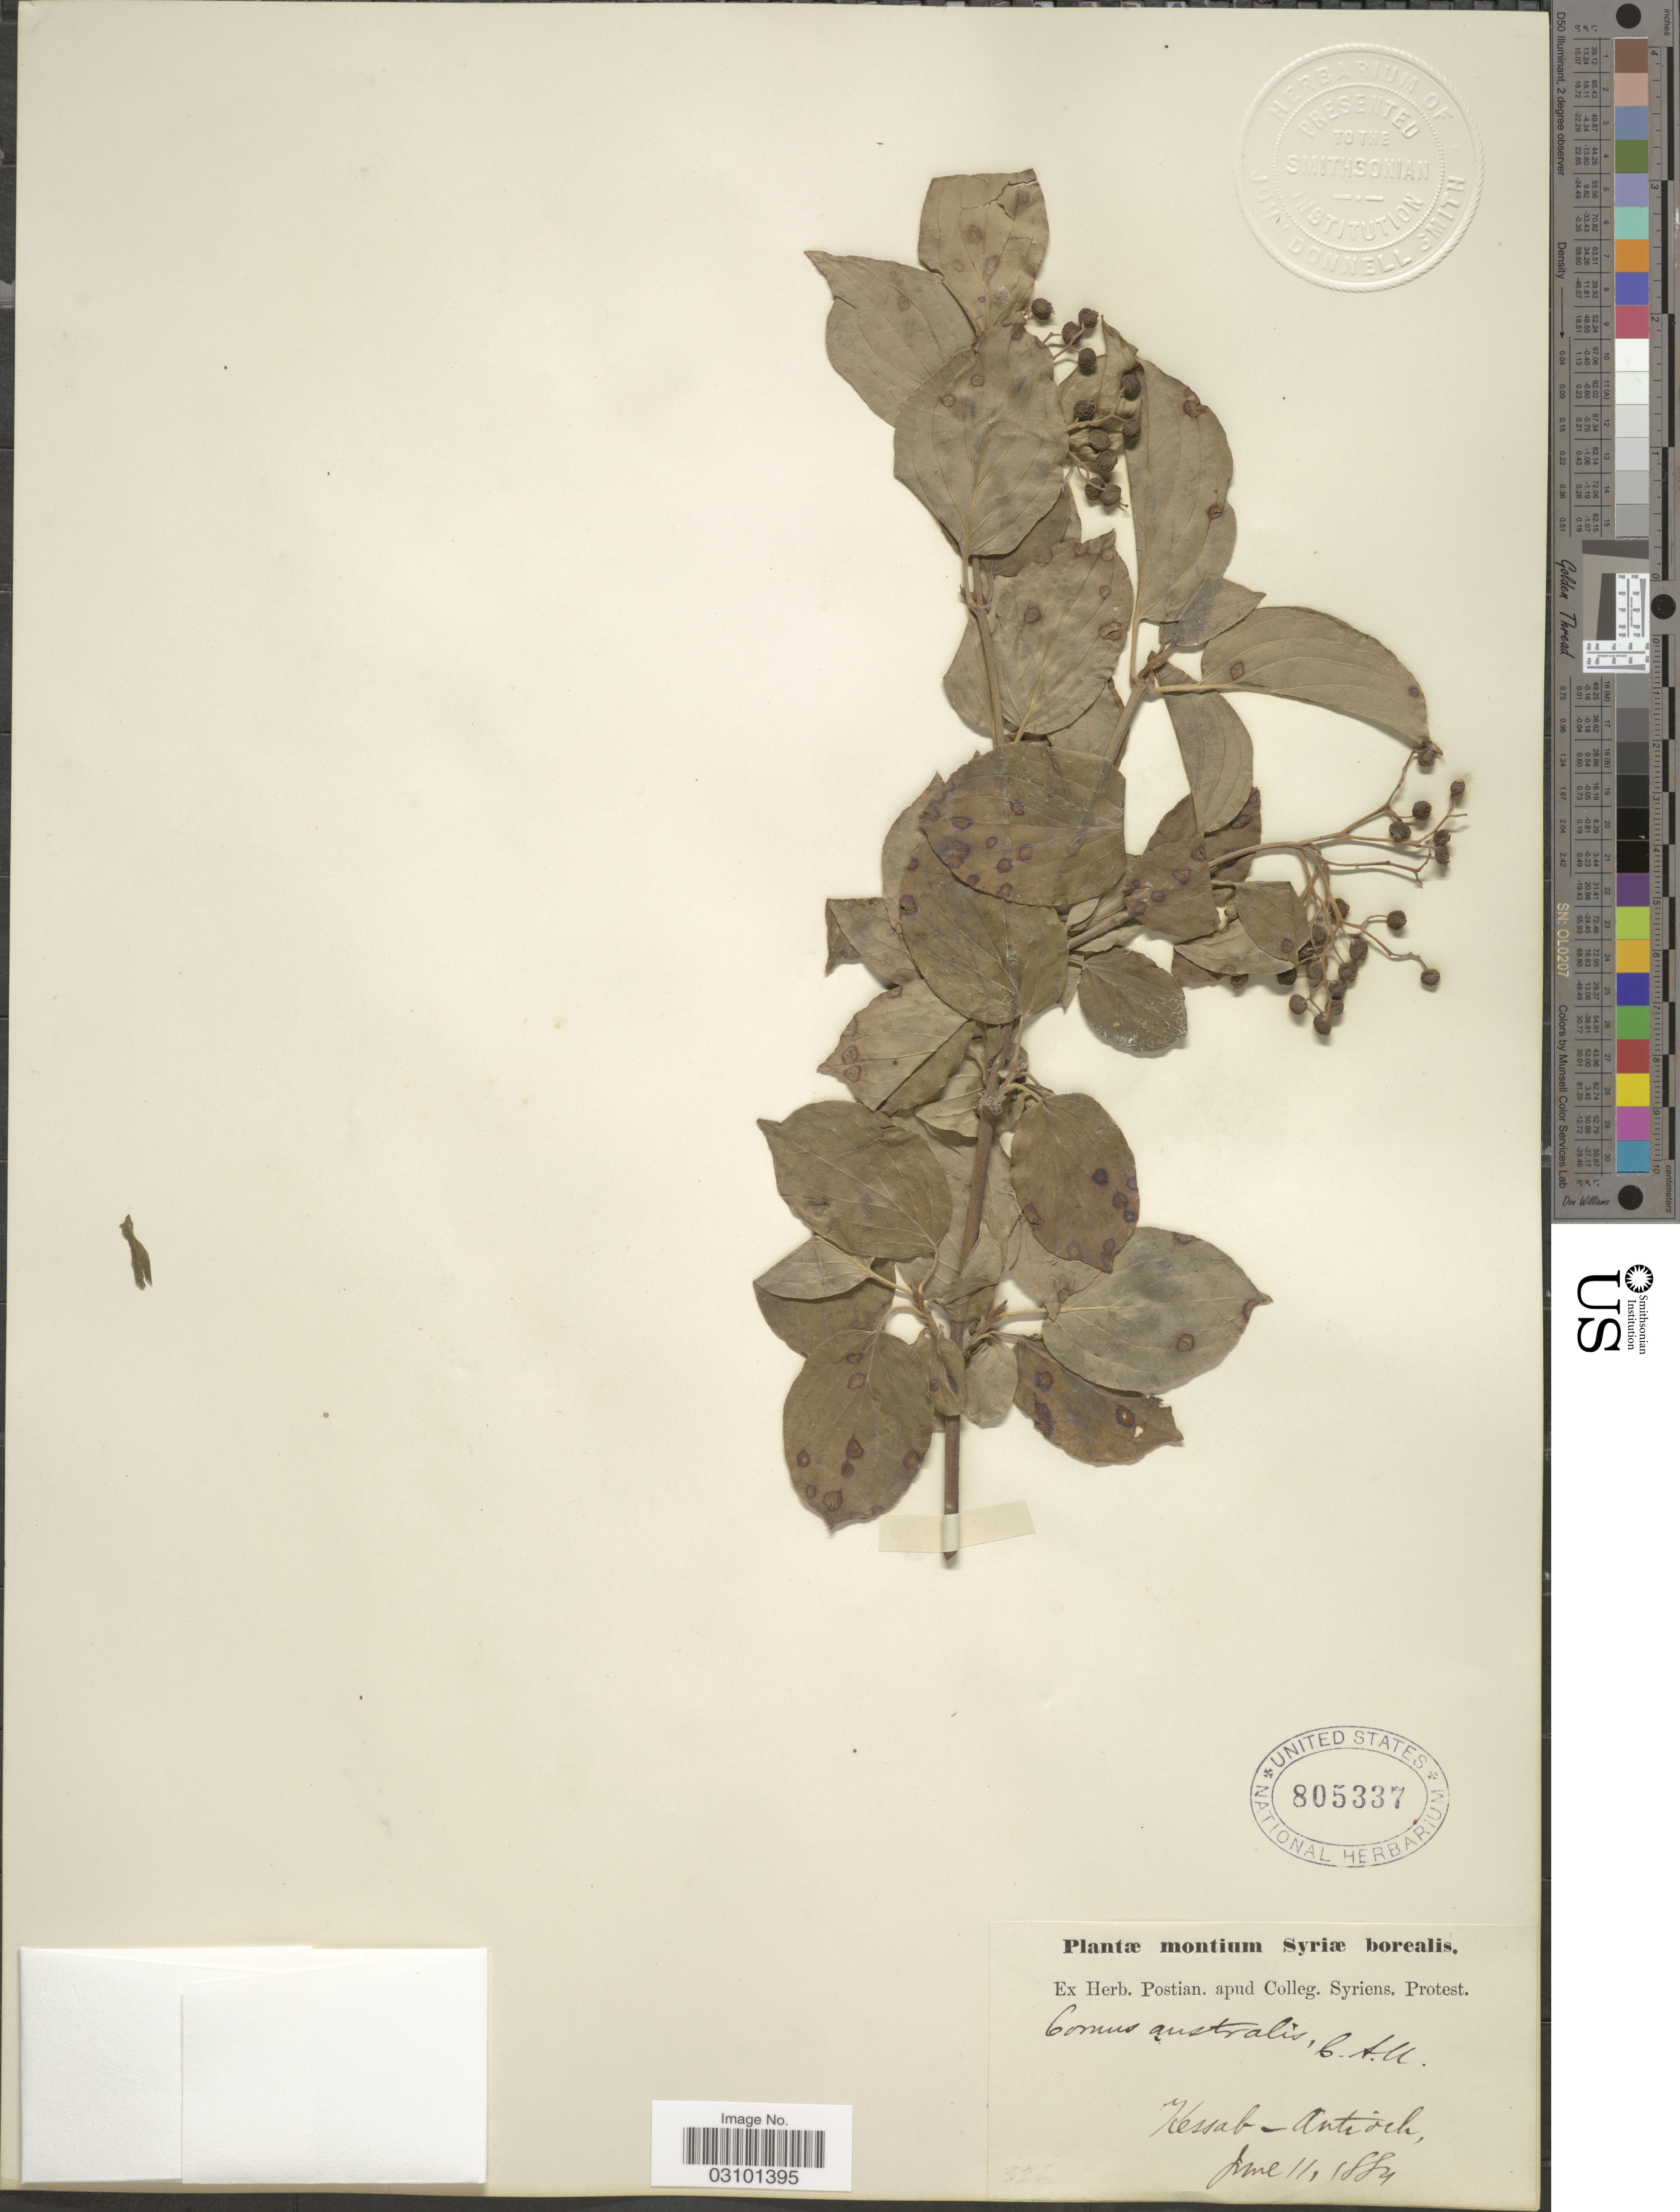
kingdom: Plantae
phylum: Tracheophyta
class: Magnoliopsida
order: Cornales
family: Cornaceae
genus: Cornus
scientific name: Cornus australis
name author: C.A. Mey.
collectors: ex herb. Postian. apud Colleg. Syriens. Protest. USE "Fannie P. A. Shepard" (10308853) AS PRIMARY COLLECTOR INSTEAD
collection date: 1884-06-11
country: Syria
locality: Montium Syriæ borealis. Kessab - Antioch.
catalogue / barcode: US 805337